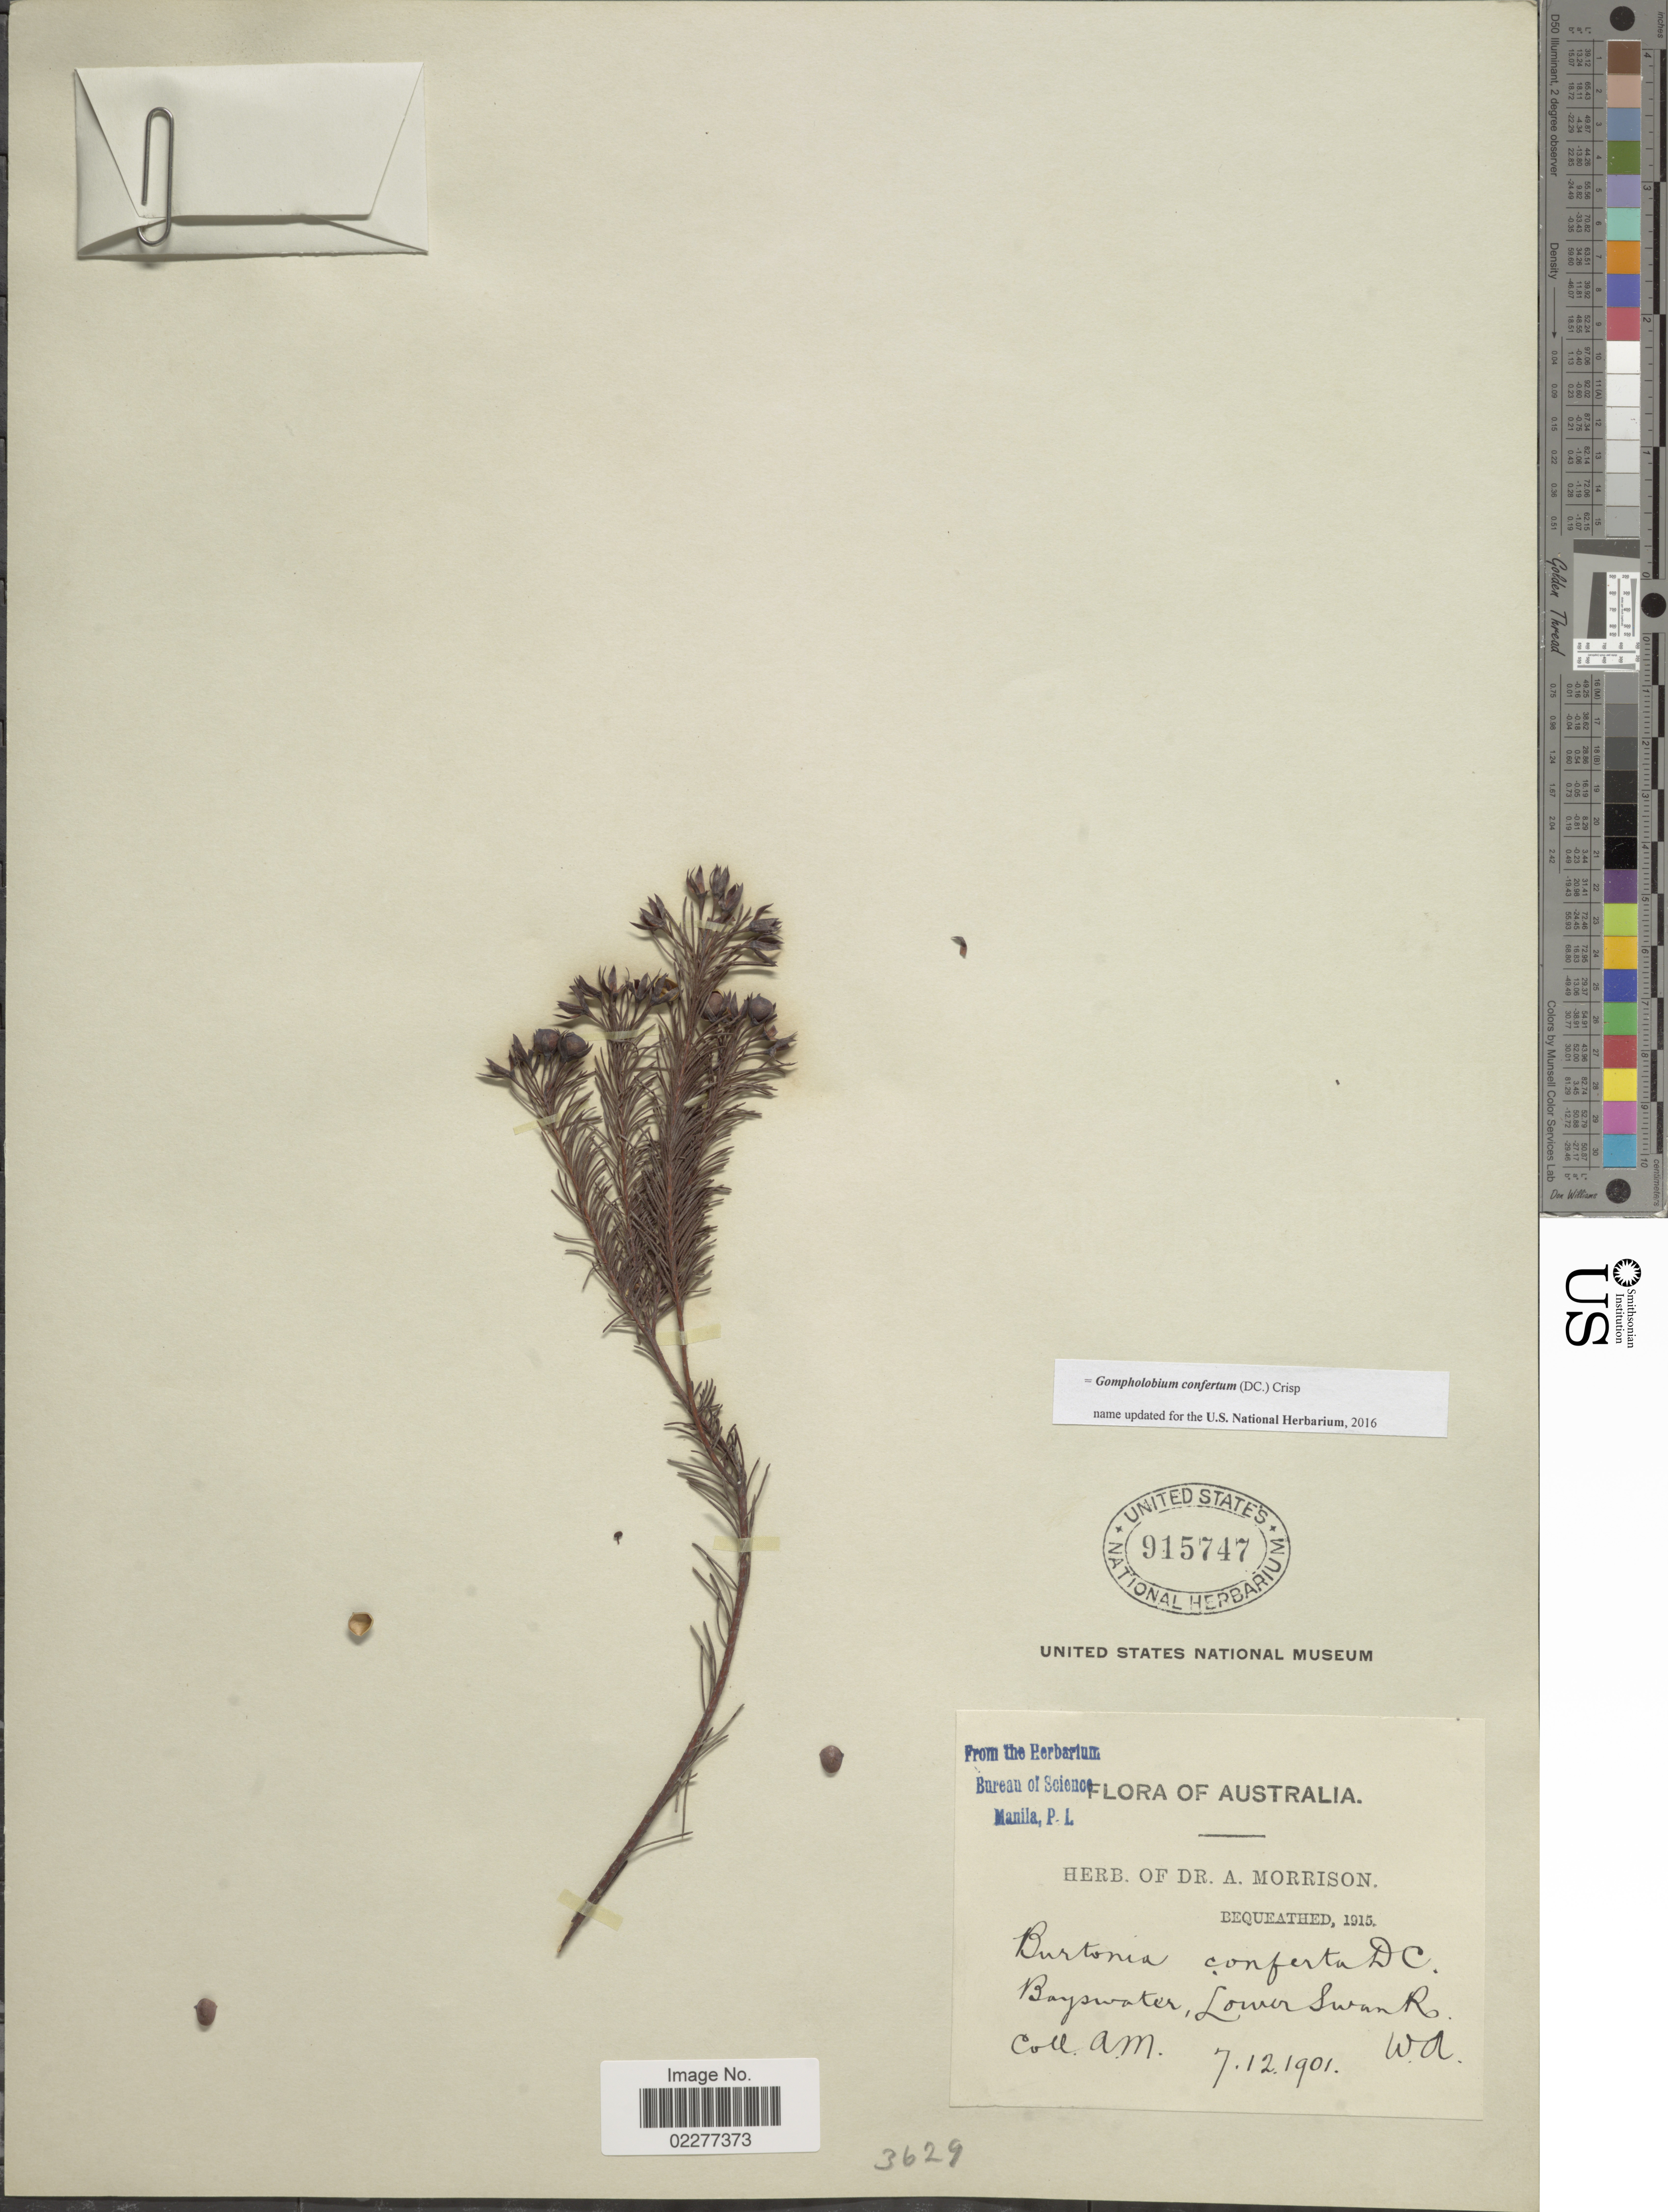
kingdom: Plantae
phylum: Tracheophyta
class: Magnoliopsida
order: Fabales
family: Fabaceae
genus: Gompholobium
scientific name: Gompholobium confertum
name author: (DC.) Crisp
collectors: A. Morrison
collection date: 1901-12-07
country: Australia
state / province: Western Australia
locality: Bayswater, Lower Swan R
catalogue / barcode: US 915747